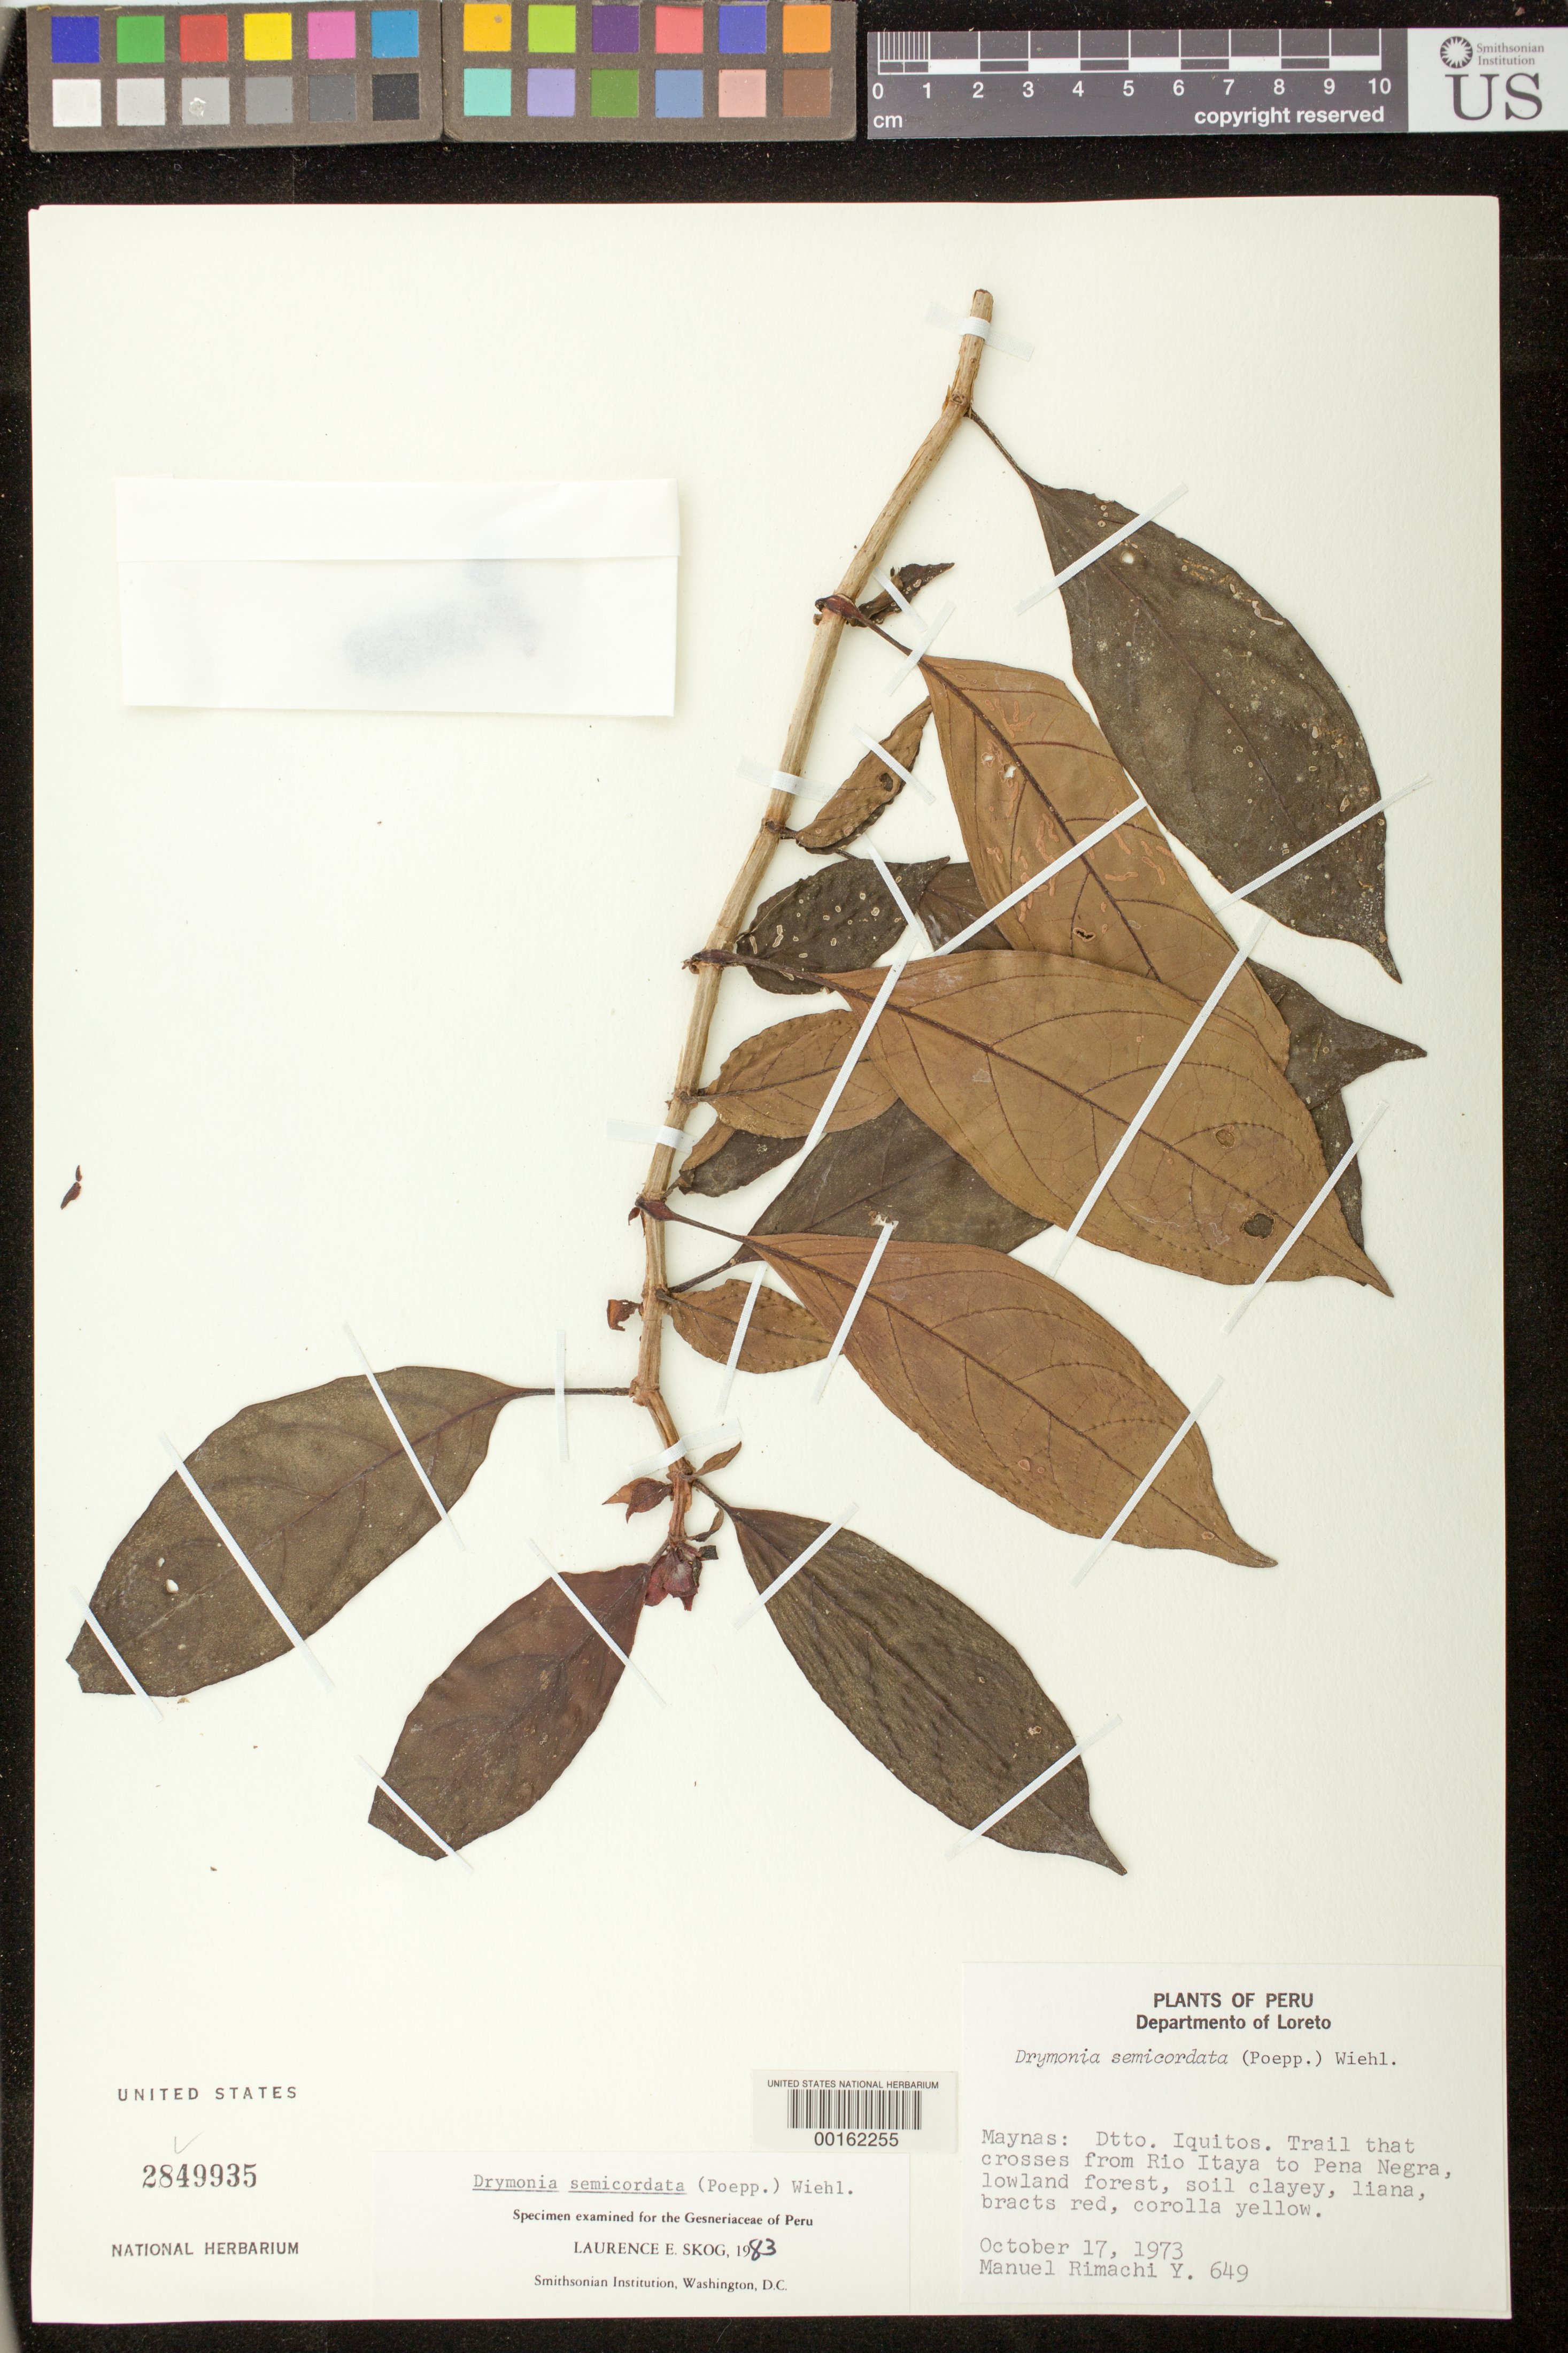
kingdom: Plantae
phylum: Tracheophyta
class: Magnoliopsida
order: Lamiales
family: Gesneriaceae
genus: Drymonia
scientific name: Drymonia semicordata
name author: (Poepp.) Wiehler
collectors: M. Rimachi Y.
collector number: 649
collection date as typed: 17 Oct 1973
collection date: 1973-10-17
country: Peru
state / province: Loreto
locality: Prov. Maynas, Dtto. Iquitos, trail that crosses from Rio Itaya to Pena Negra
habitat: Lowland forest, soil clayey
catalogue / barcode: US 2849935